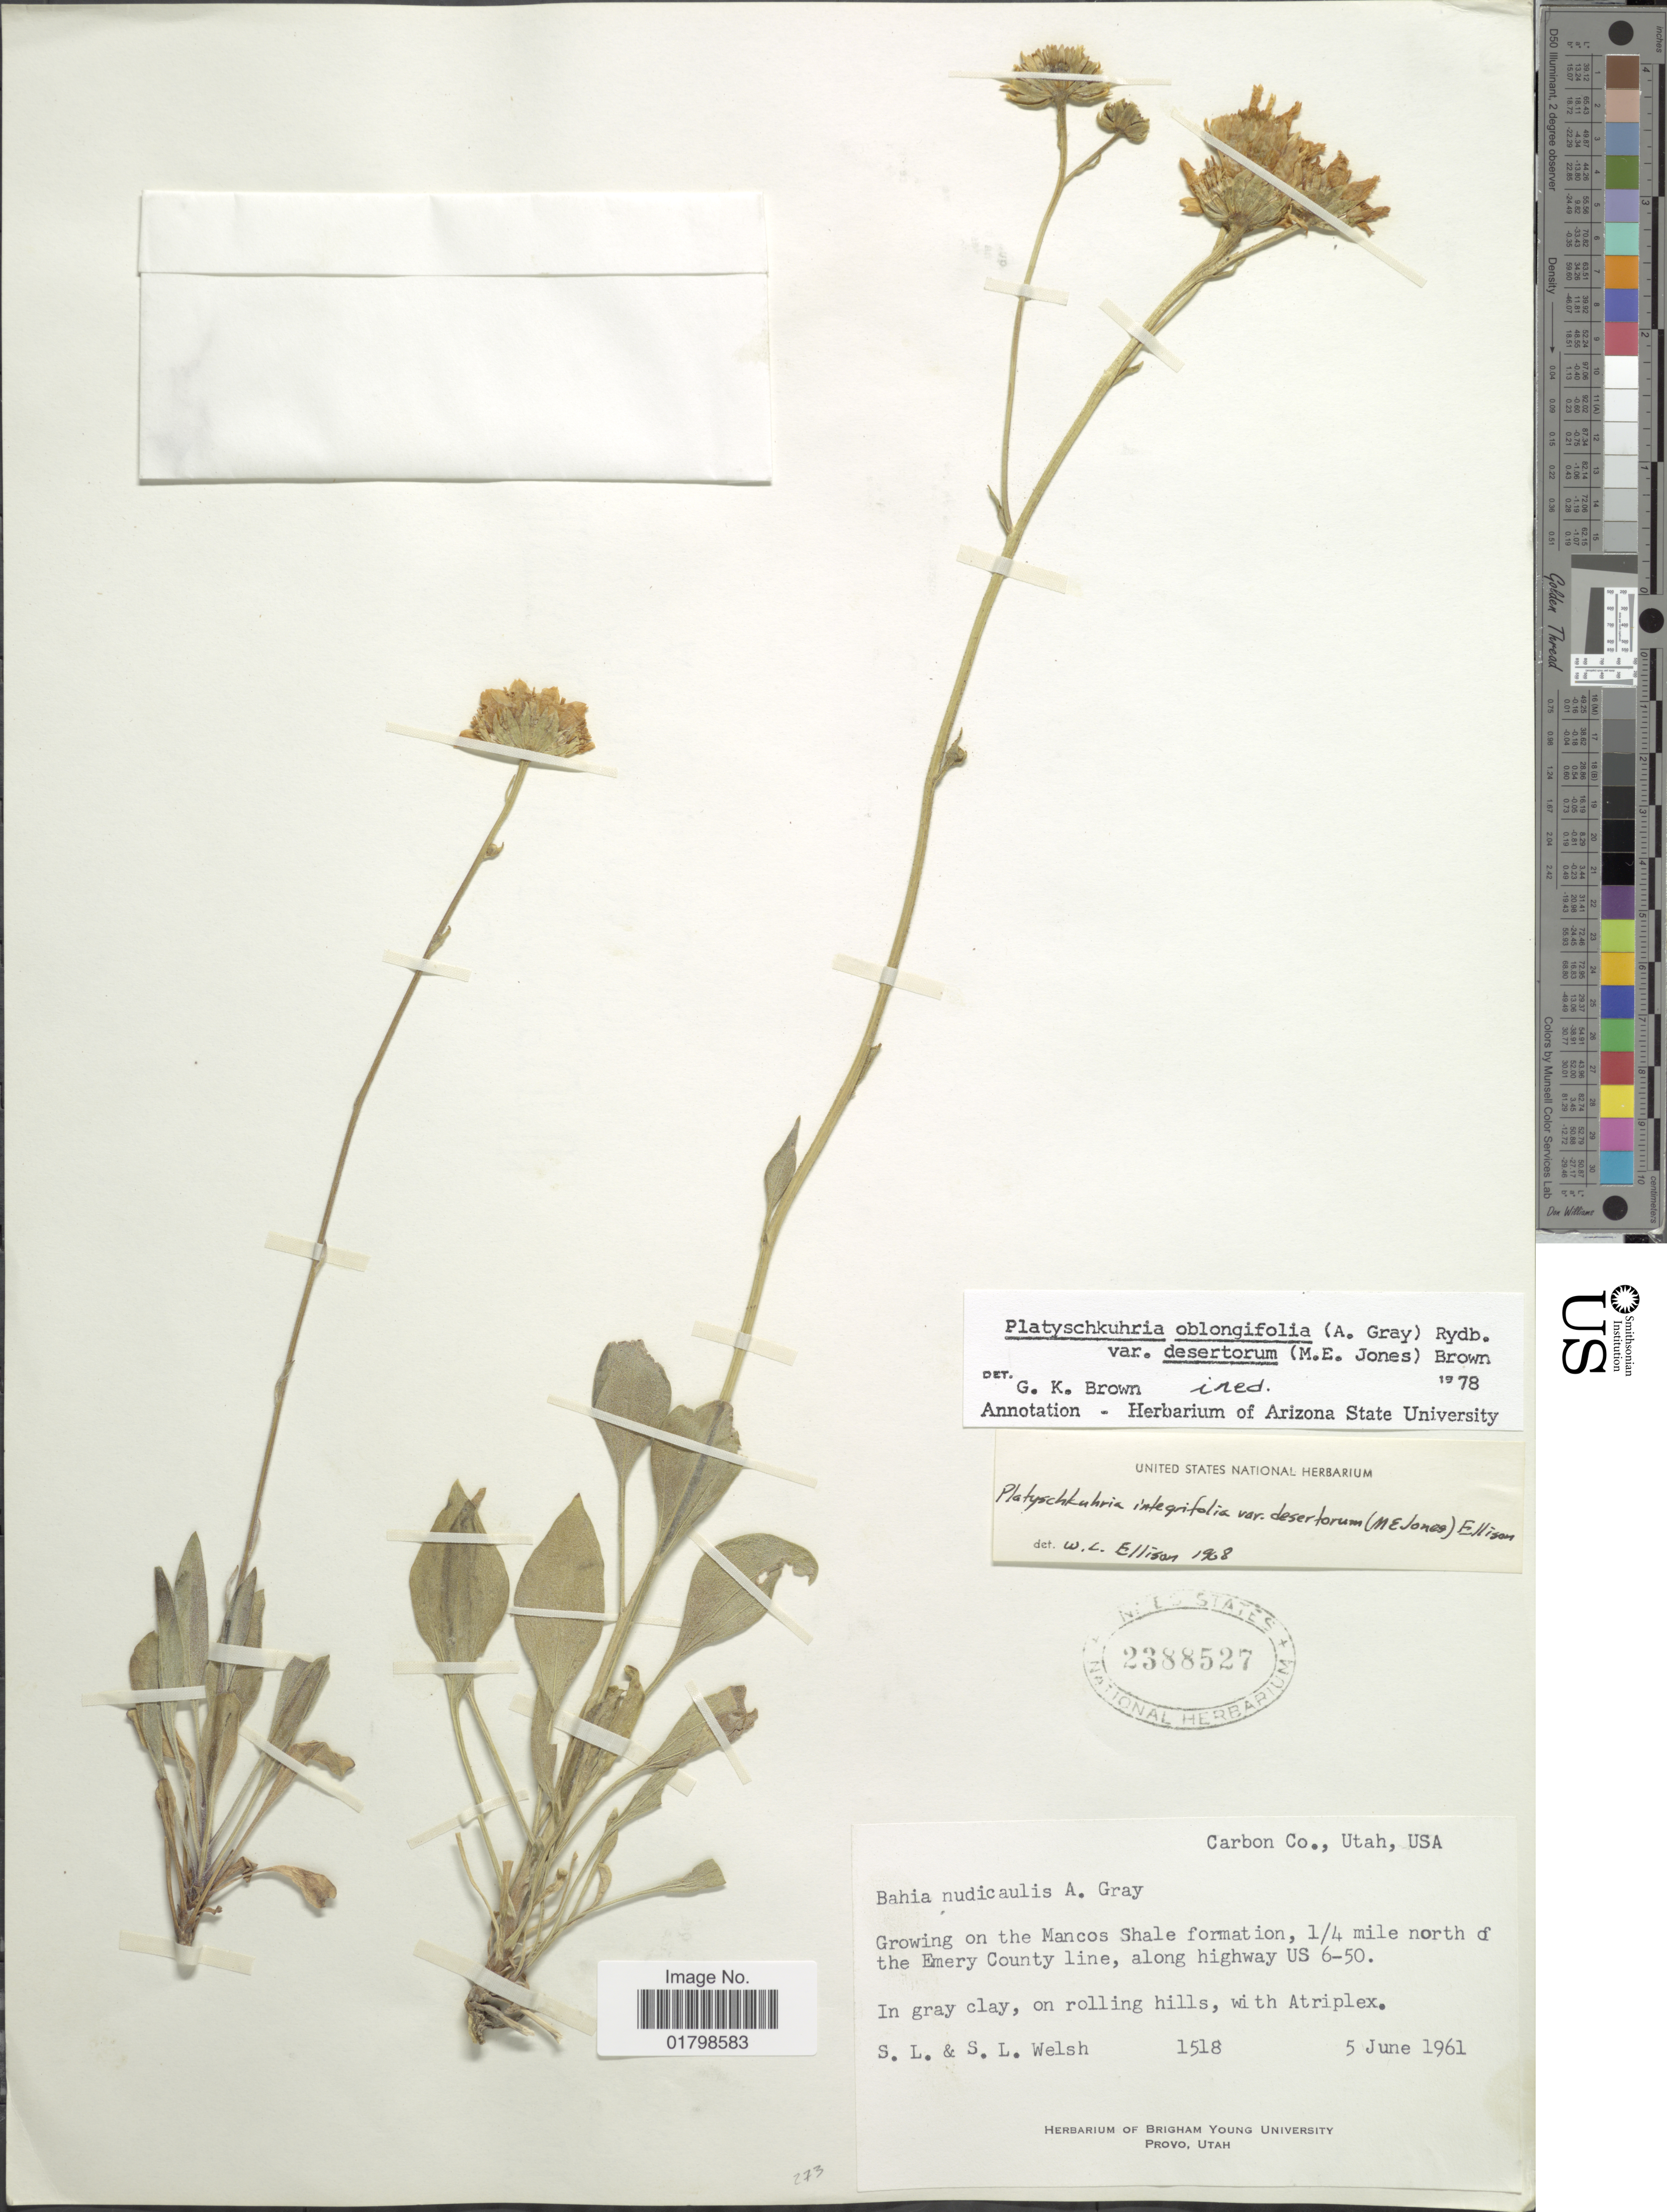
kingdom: Plantae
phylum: Tracheophyta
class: Magnoliopsida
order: Asterales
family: Asteraceae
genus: Platyschkuhria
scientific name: Platyschkuhria oblongifolia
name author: (A. Gray) Rydb.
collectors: S. Welsh & S. Welsh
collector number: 1518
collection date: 1961-06-05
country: United States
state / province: Utah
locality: Carbon Co., Growing on the Mancos Shale formation, 1/4 mile north of the Emery County line, along highway US 6-50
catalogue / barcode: US 2388527